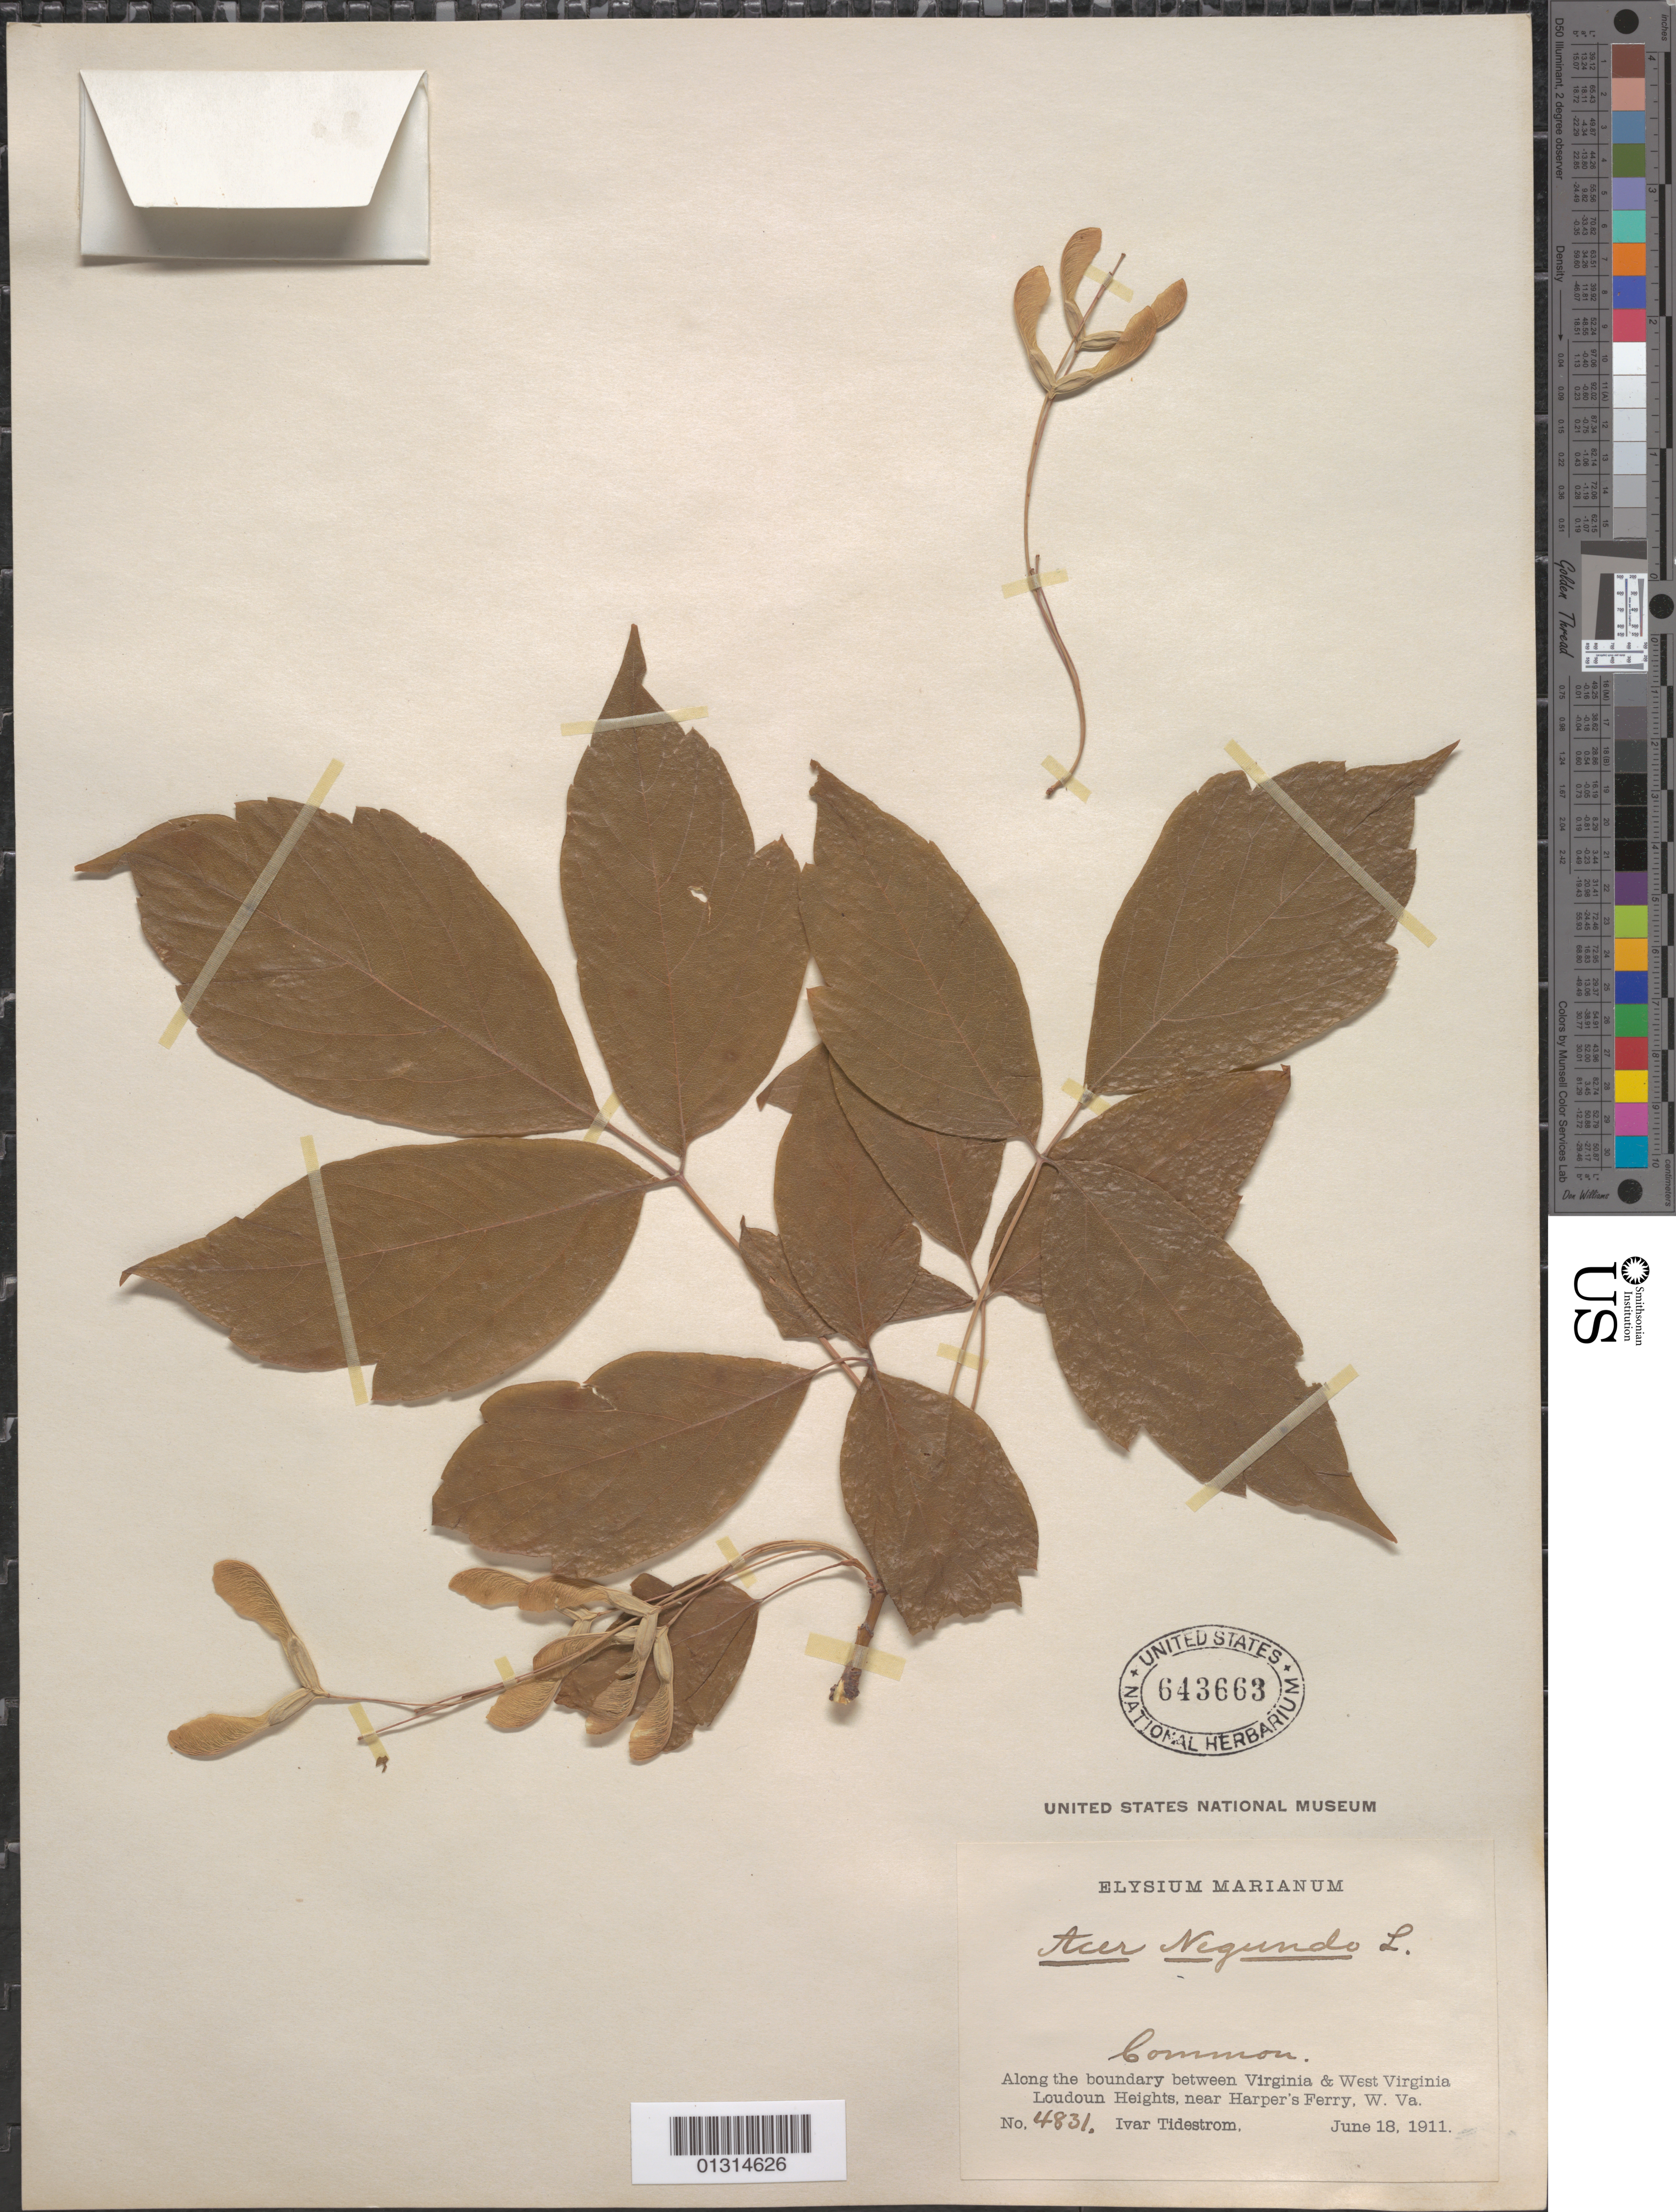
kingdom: Plantae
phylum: Tracheophyta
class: Magnoliopsida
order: Sapindales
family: Sapindaceae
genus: Acer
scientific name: Acer negundo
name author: L.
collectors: I. F. Tidestrom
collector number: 4831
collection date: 1911-06-18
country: United States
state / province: Virginia / West Virginia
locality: Loudoun Heights, near Harper's Ferry. Along boundary line between Virginia and West Virginia.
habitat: Common.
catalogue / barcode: US 643663